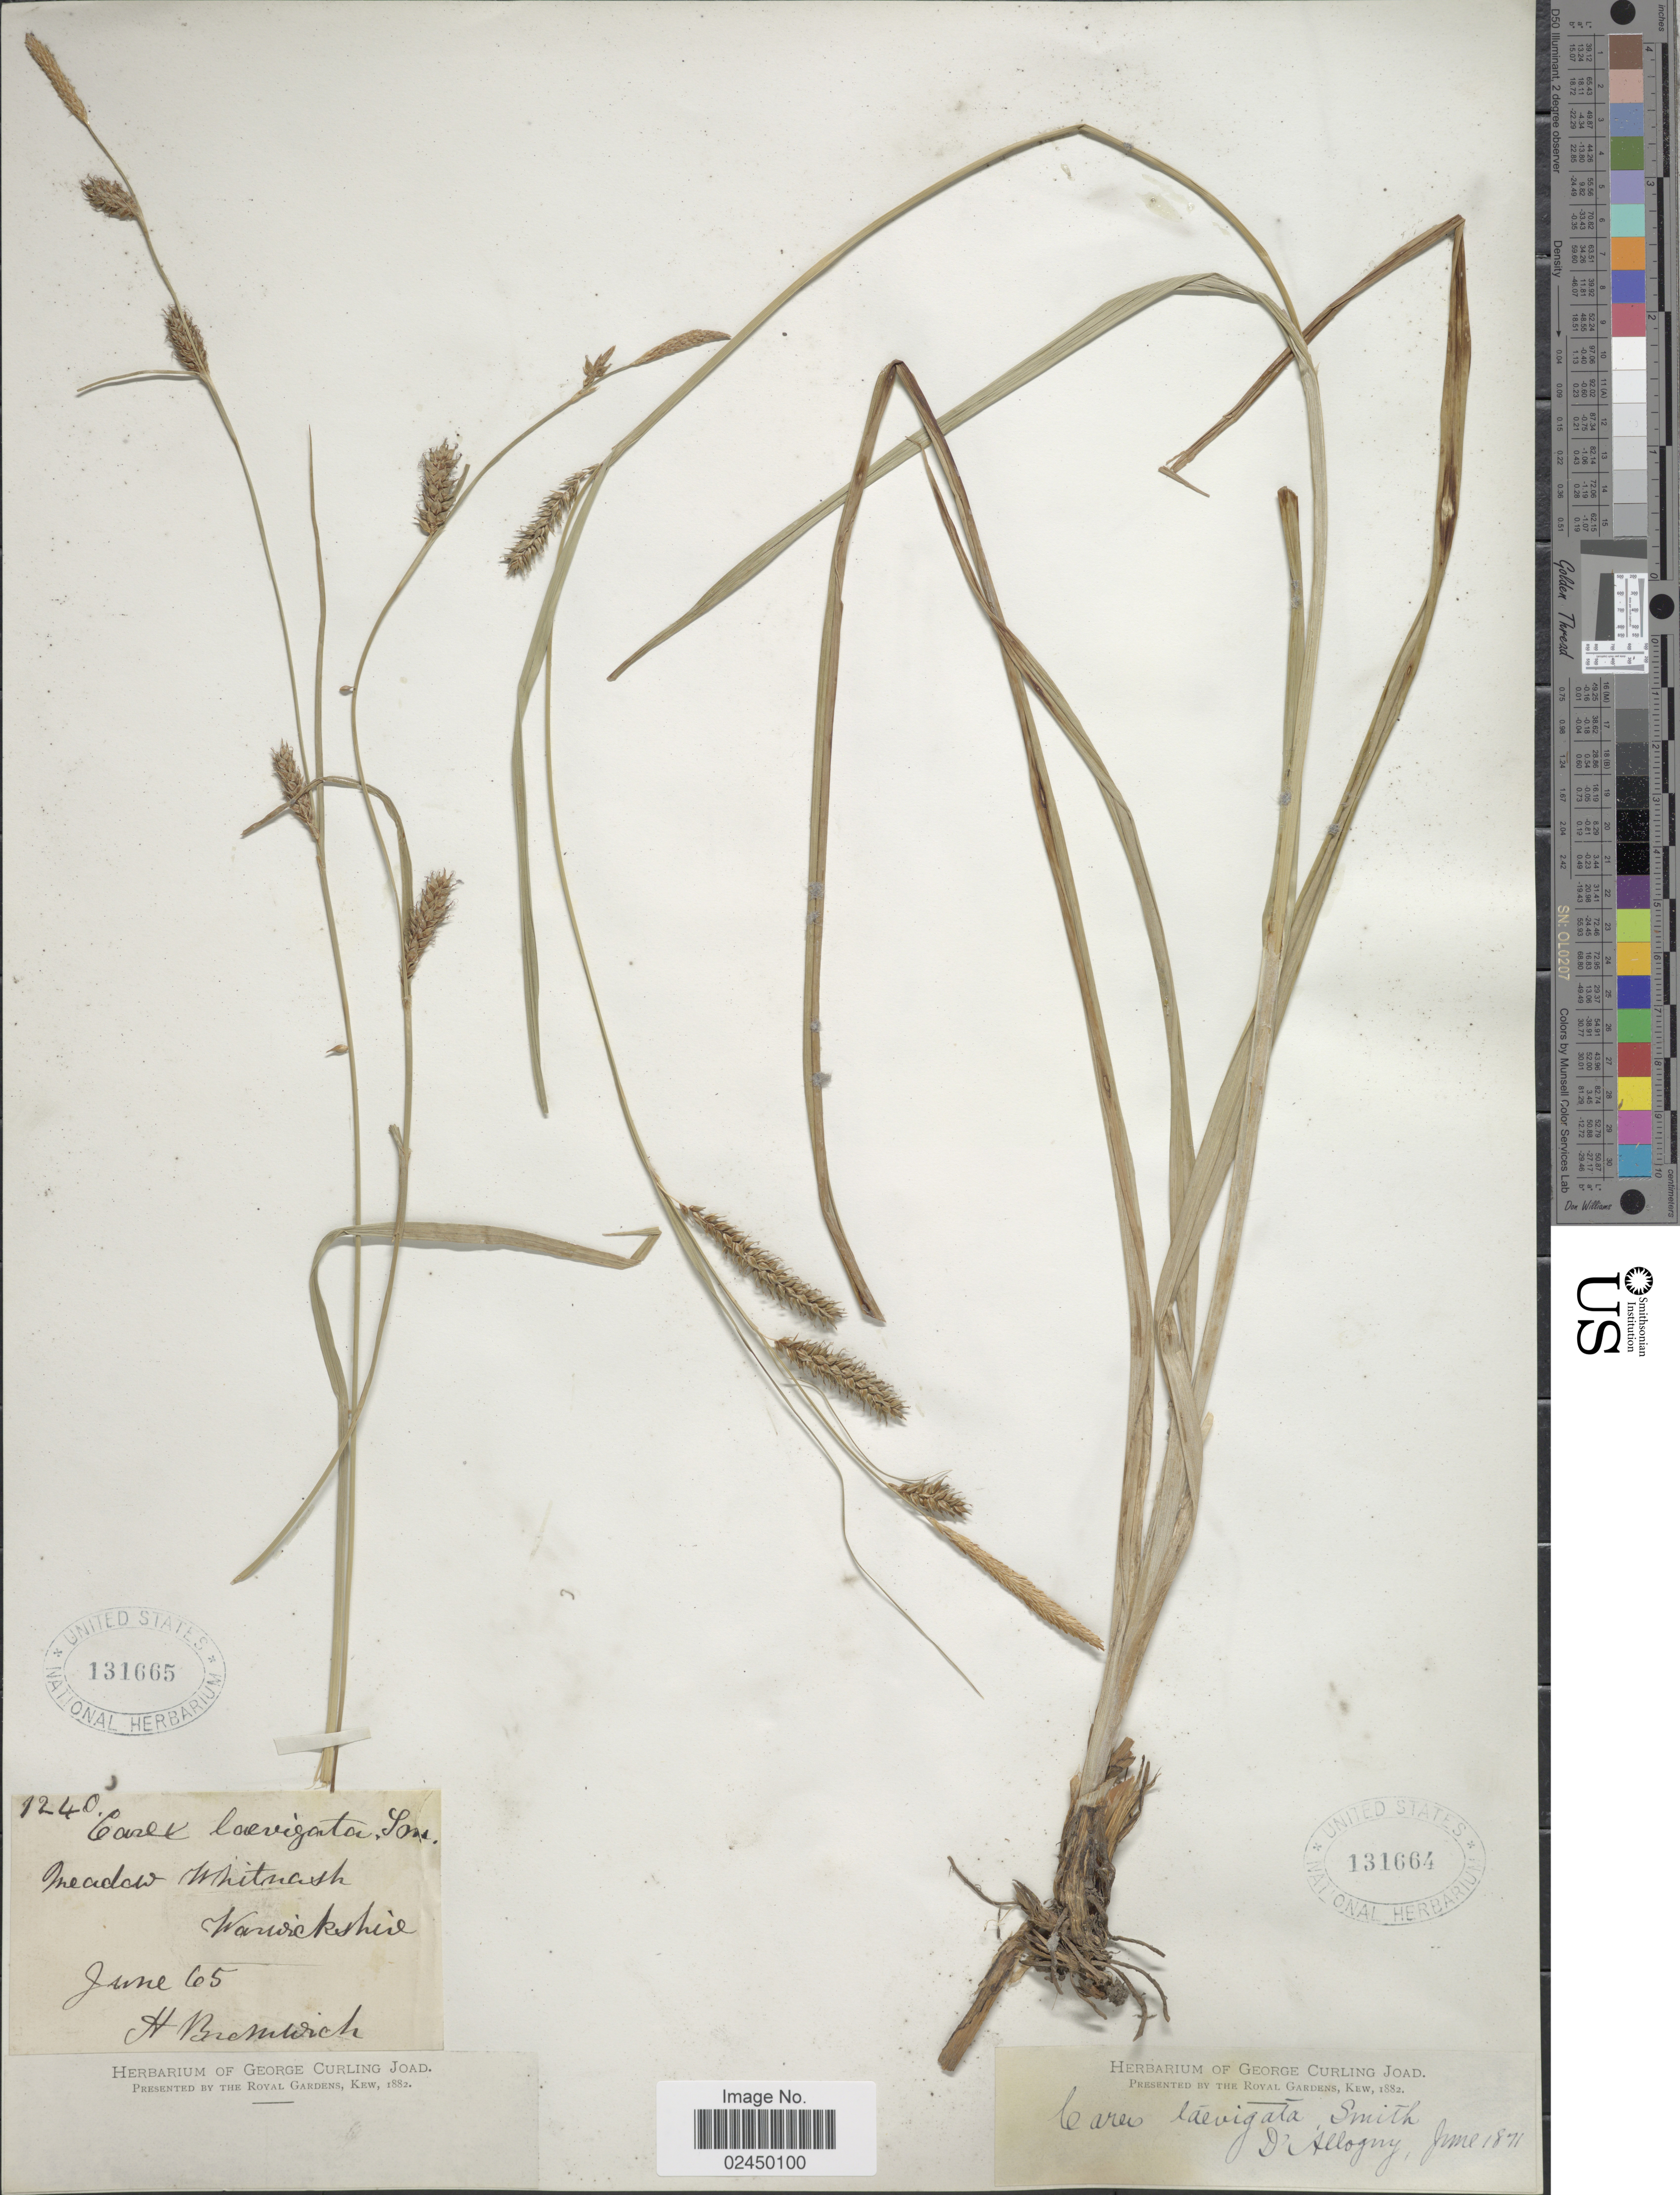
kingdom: Plantae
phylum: Tracheophyta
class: Liliopsida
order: Poales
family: Cyperaceae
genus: Carex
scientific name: Carex laevigata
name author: Sm.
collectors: H. Bromwich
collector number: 1240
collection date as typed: Transcribed d/m/y: /6/65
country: United Kingdom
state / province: England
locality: Warwickshire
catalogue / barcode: US 131665-2